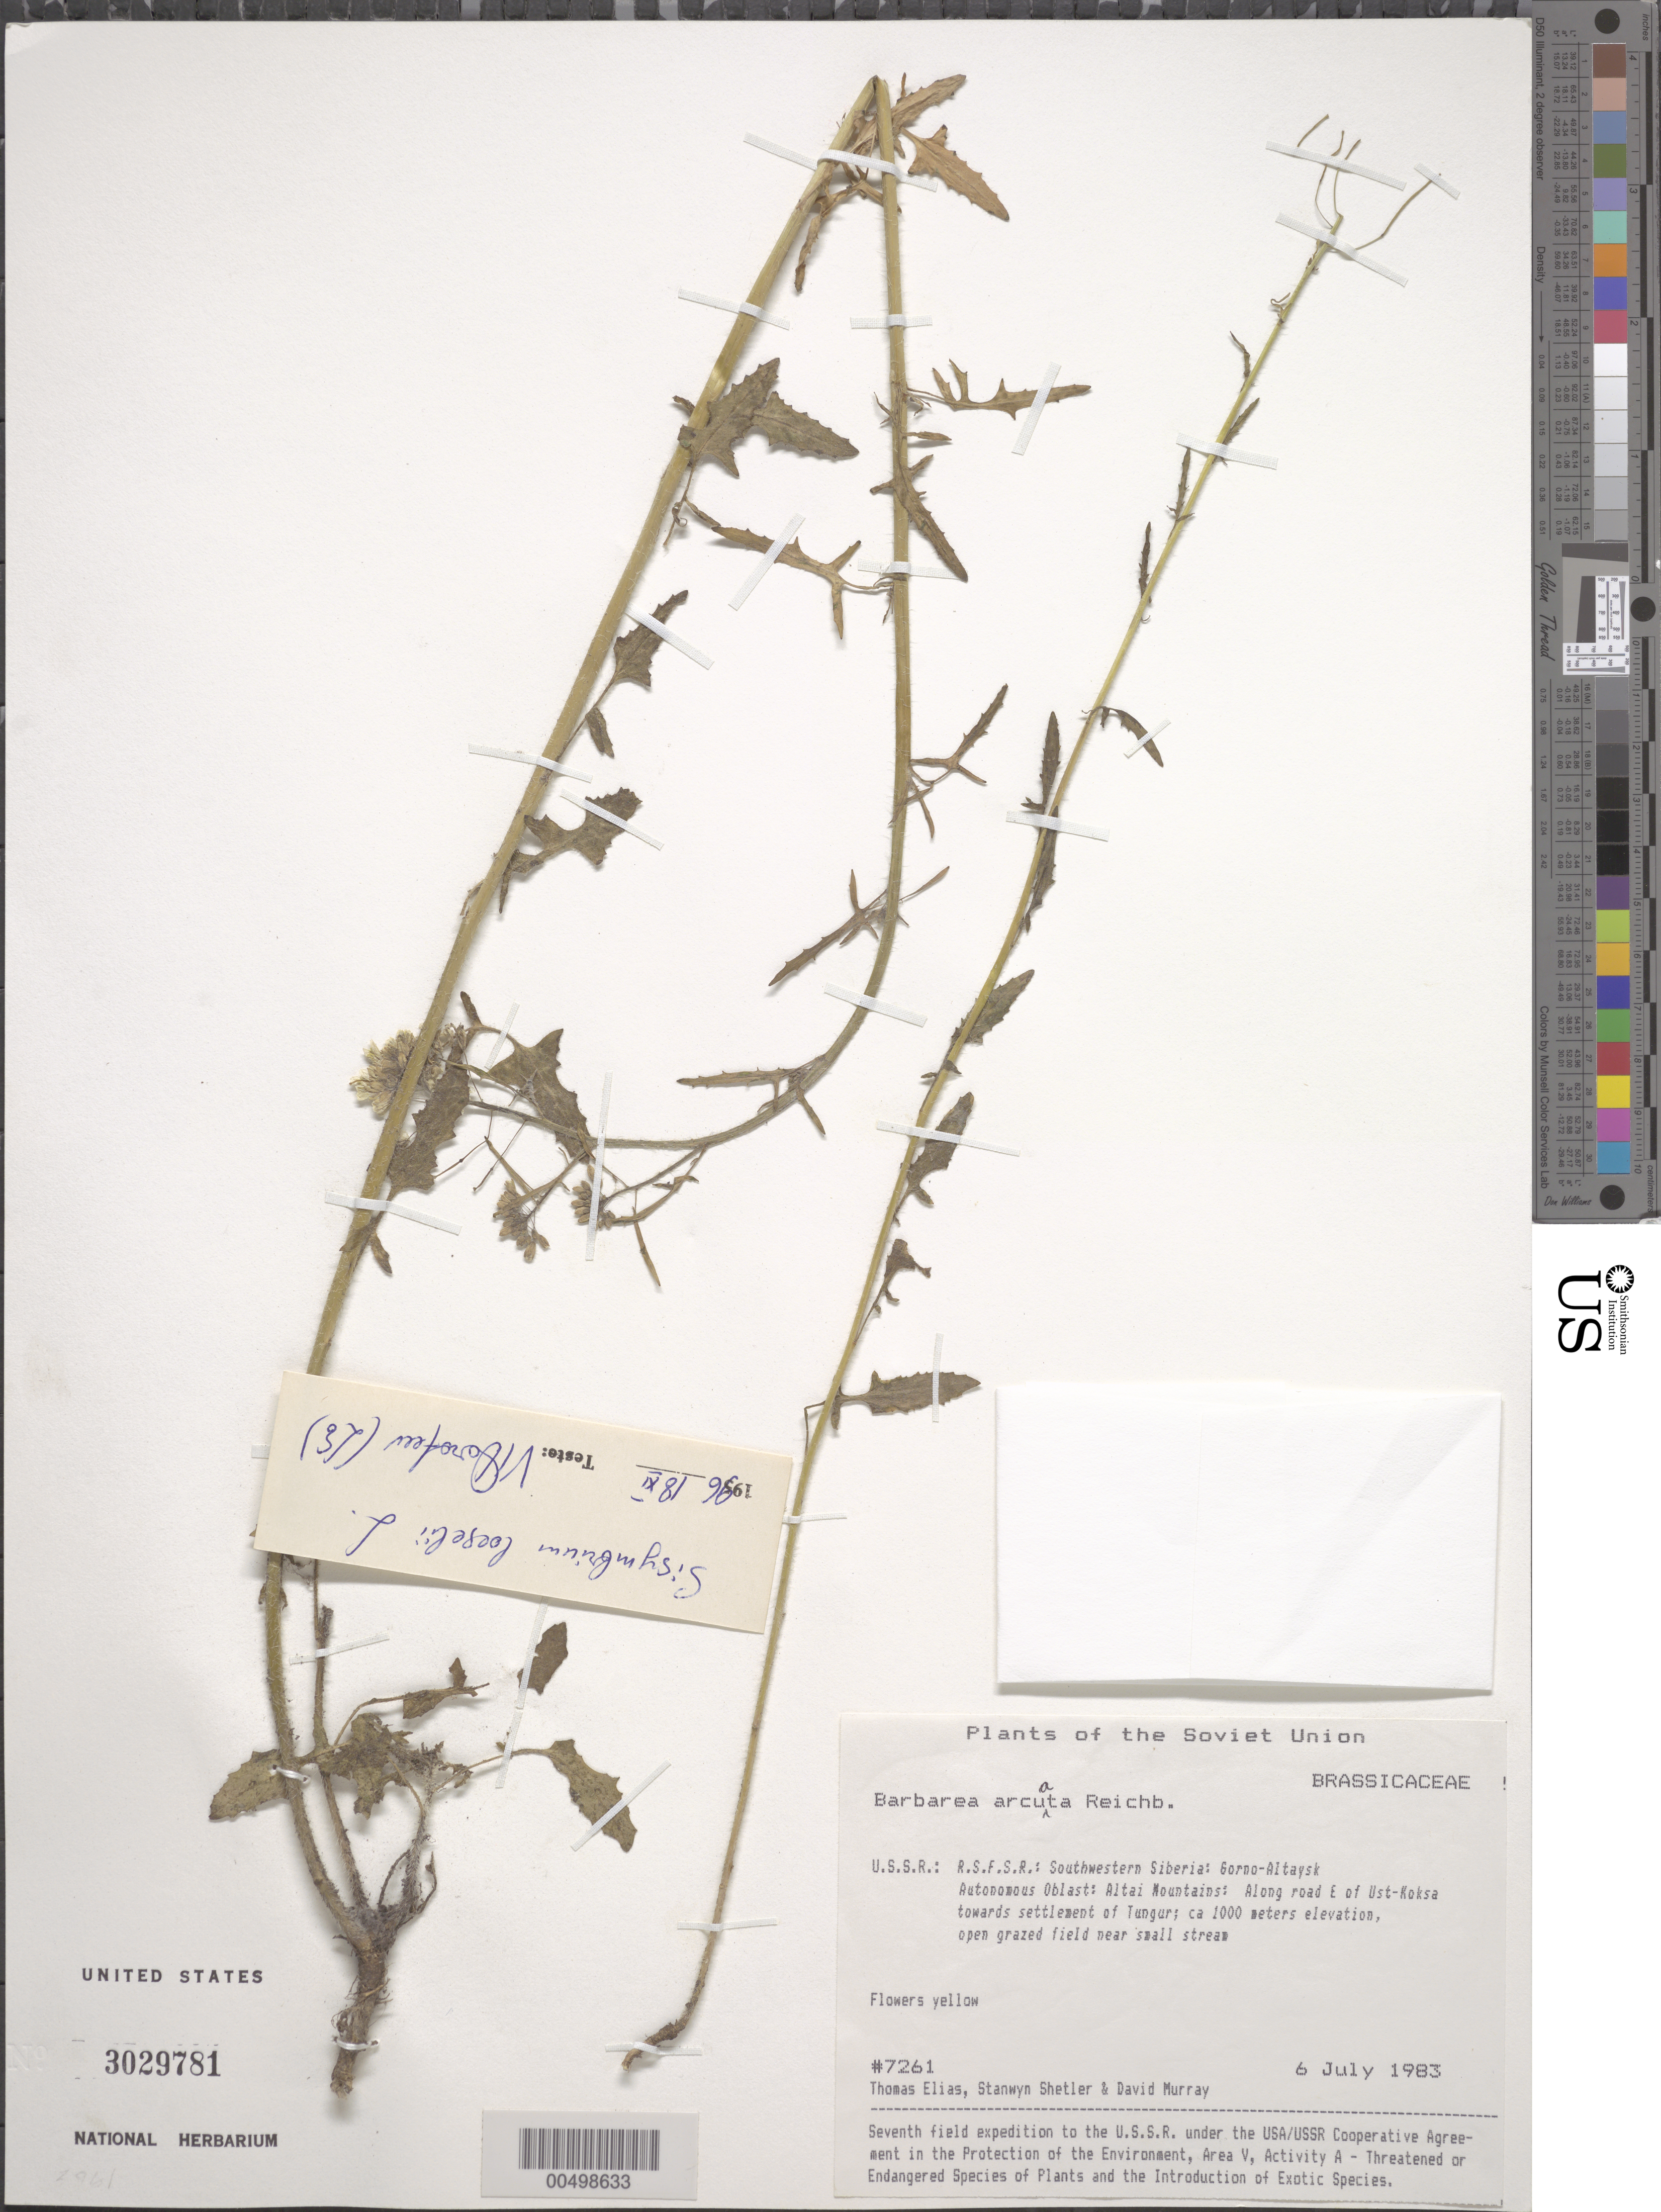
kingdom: Plantae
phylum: Tracheophyta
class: Magnoliopsida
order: Brassicales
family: Brassicaceae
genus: Barbarea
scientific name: Barbarea arcuata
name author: Rchb.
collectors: T. Elias, S. Shetler & D. F. Murray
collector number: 7261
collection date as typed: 06 Jul 1983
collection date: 1983-07-06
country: Russian Federation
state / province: Altai Republic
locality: Altai Mountains, along road E of Ust-Koksa towards settlement of Tungur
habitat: open grazed field near small stream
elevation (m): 1000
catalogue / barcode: US 3029781